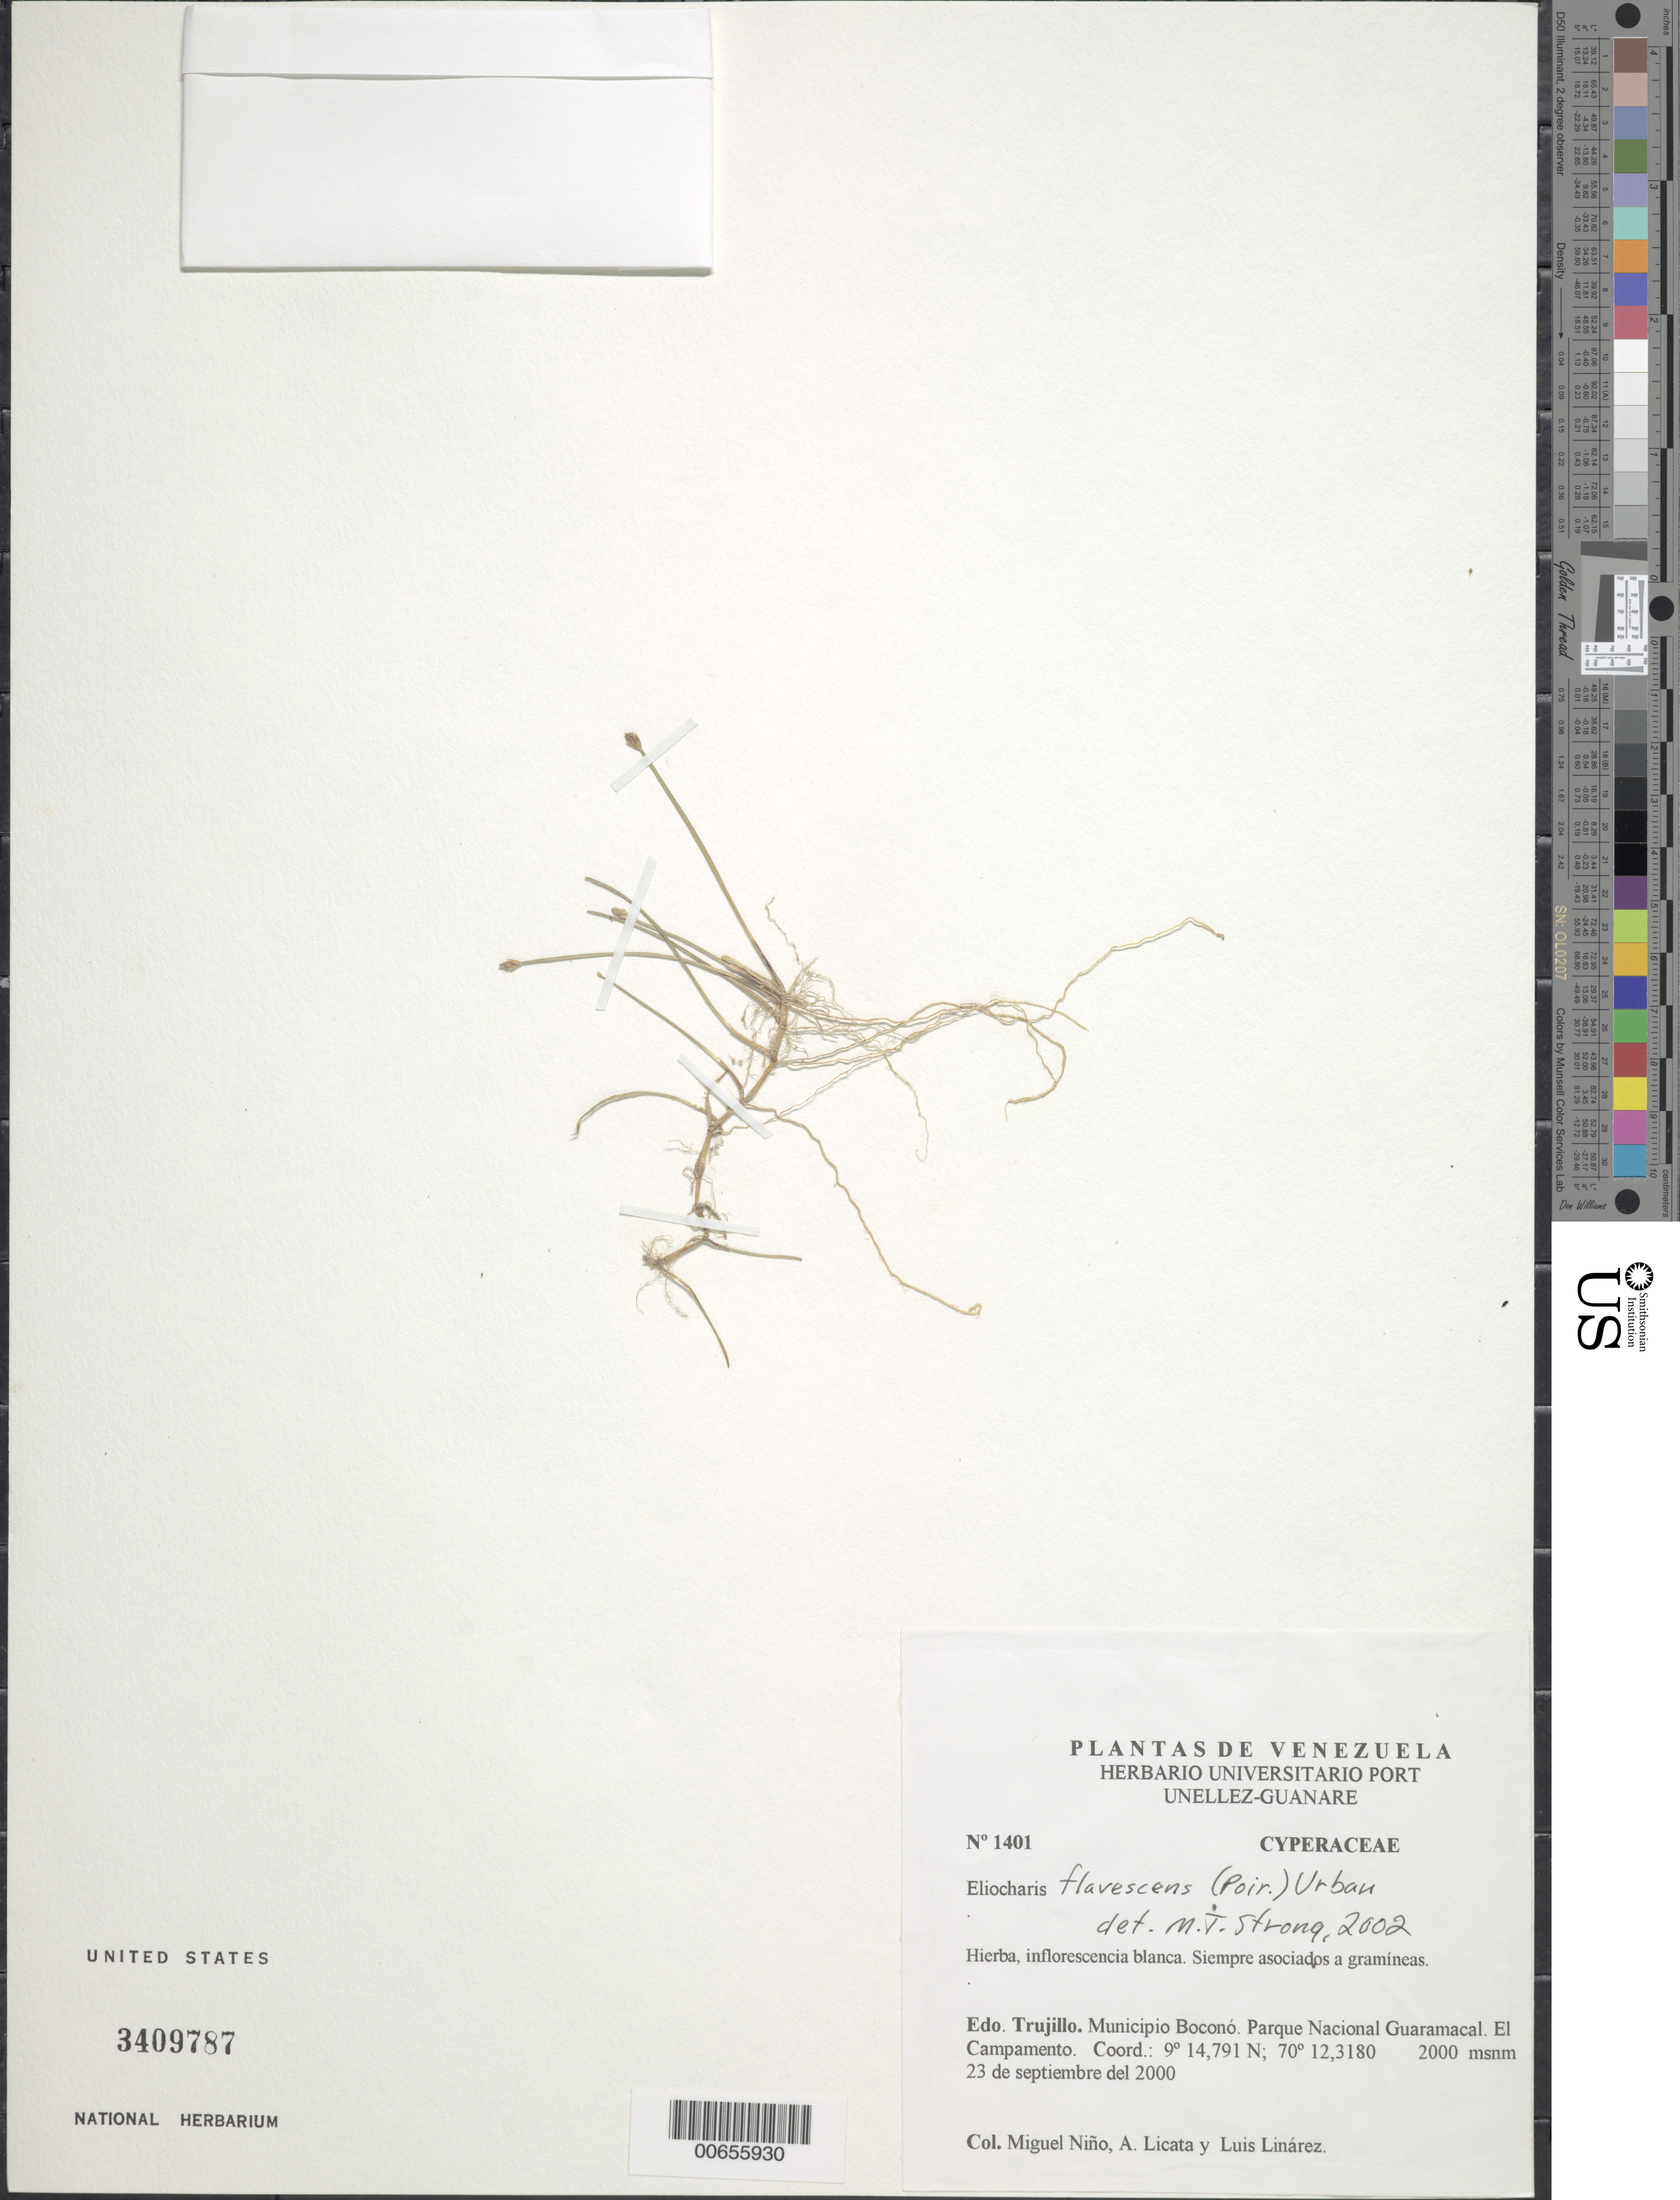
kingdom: Plantae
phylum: Tracheophyta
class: Liliopsida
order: Poales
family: Cyperaceae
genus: Eleocharis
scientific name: Eleocharis flavescens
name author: (Poir.) Urb.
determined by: Strong, Mark T., (BOT), Smithsonian Institution - National Museum of Natural History (UNITED STATES)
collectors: S. M. Niño, A. Licata & L. Linárez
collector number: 1401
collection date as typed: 23 Sep 2000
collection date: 2000-09-23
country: Venezuela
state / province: Trujillo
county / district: Boconó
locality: Parque Nacional Guaramacal, El Campamento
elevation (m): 2000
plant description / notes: PORT, US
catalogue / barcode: US 3409787